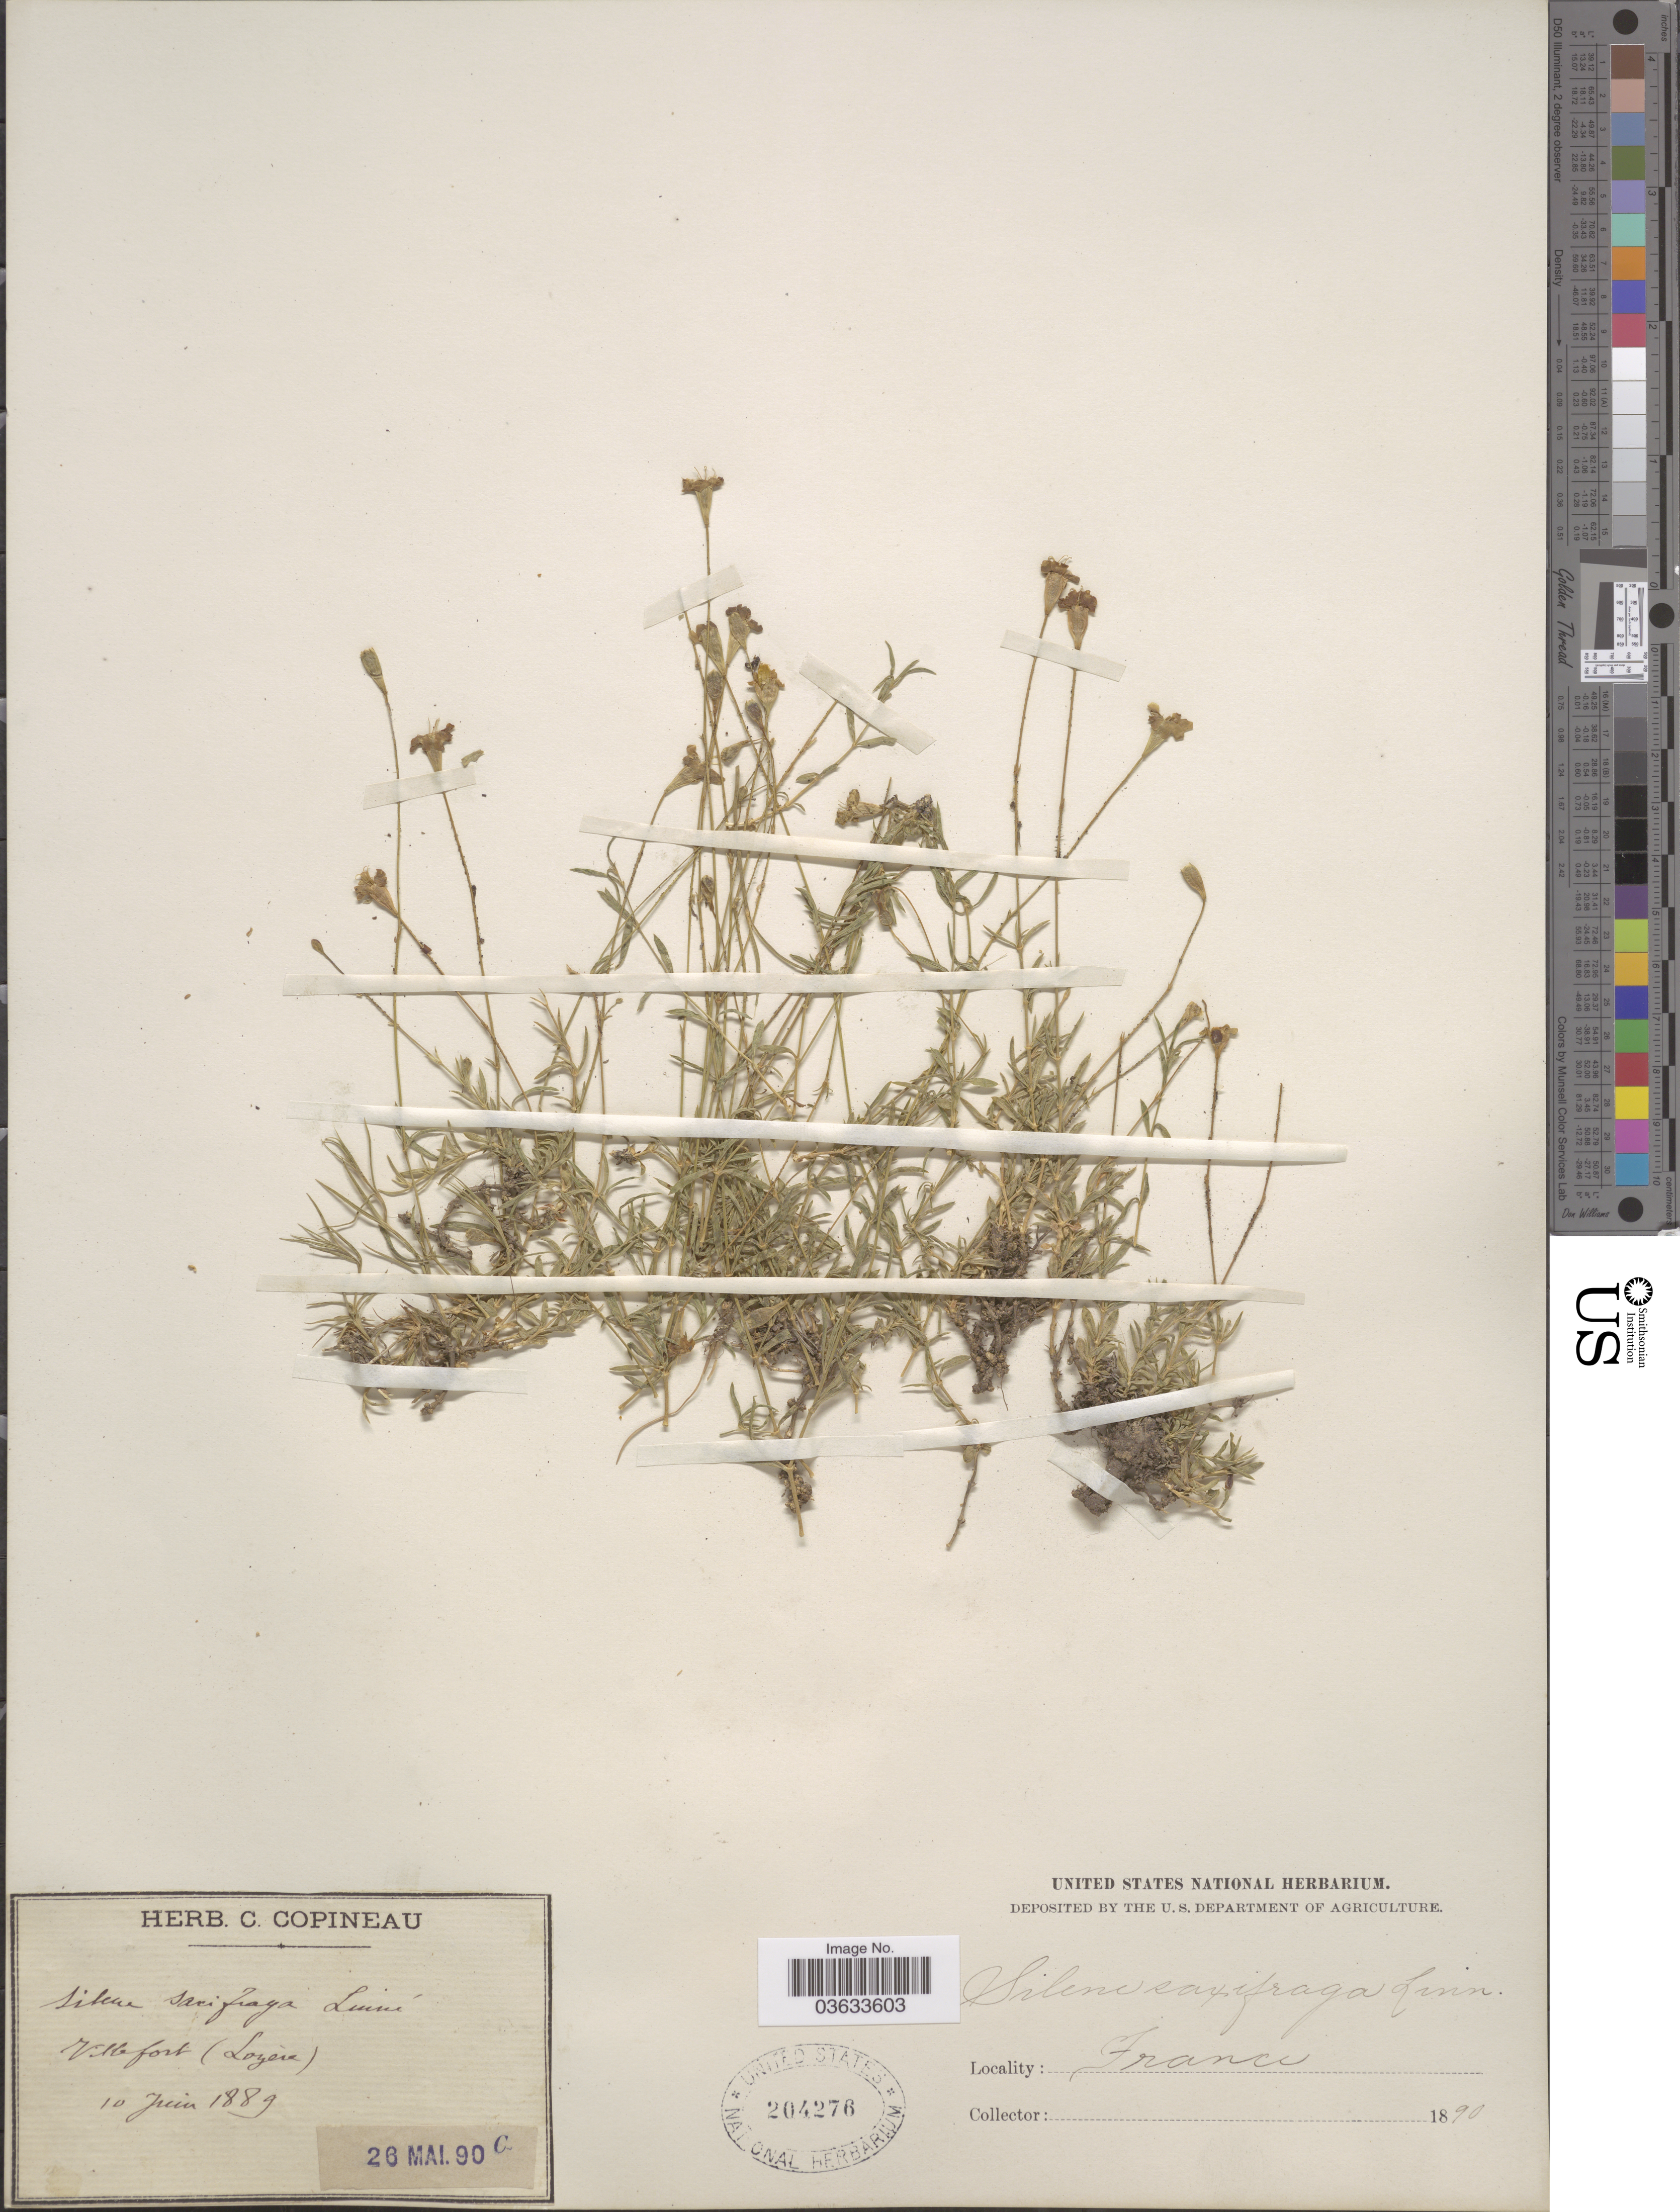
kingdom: Plantae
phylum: Tracheophyta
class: Magnoliopsida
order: Caryophyllales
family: Caryophyllaceae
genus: Silene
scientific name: Silene saxifraga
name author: L.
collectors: ex herb. C. Copineau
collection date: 1889-06-10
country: France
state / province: Occitanie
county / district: Lozère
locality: Villefort (Lozère)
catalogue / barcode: US 204276